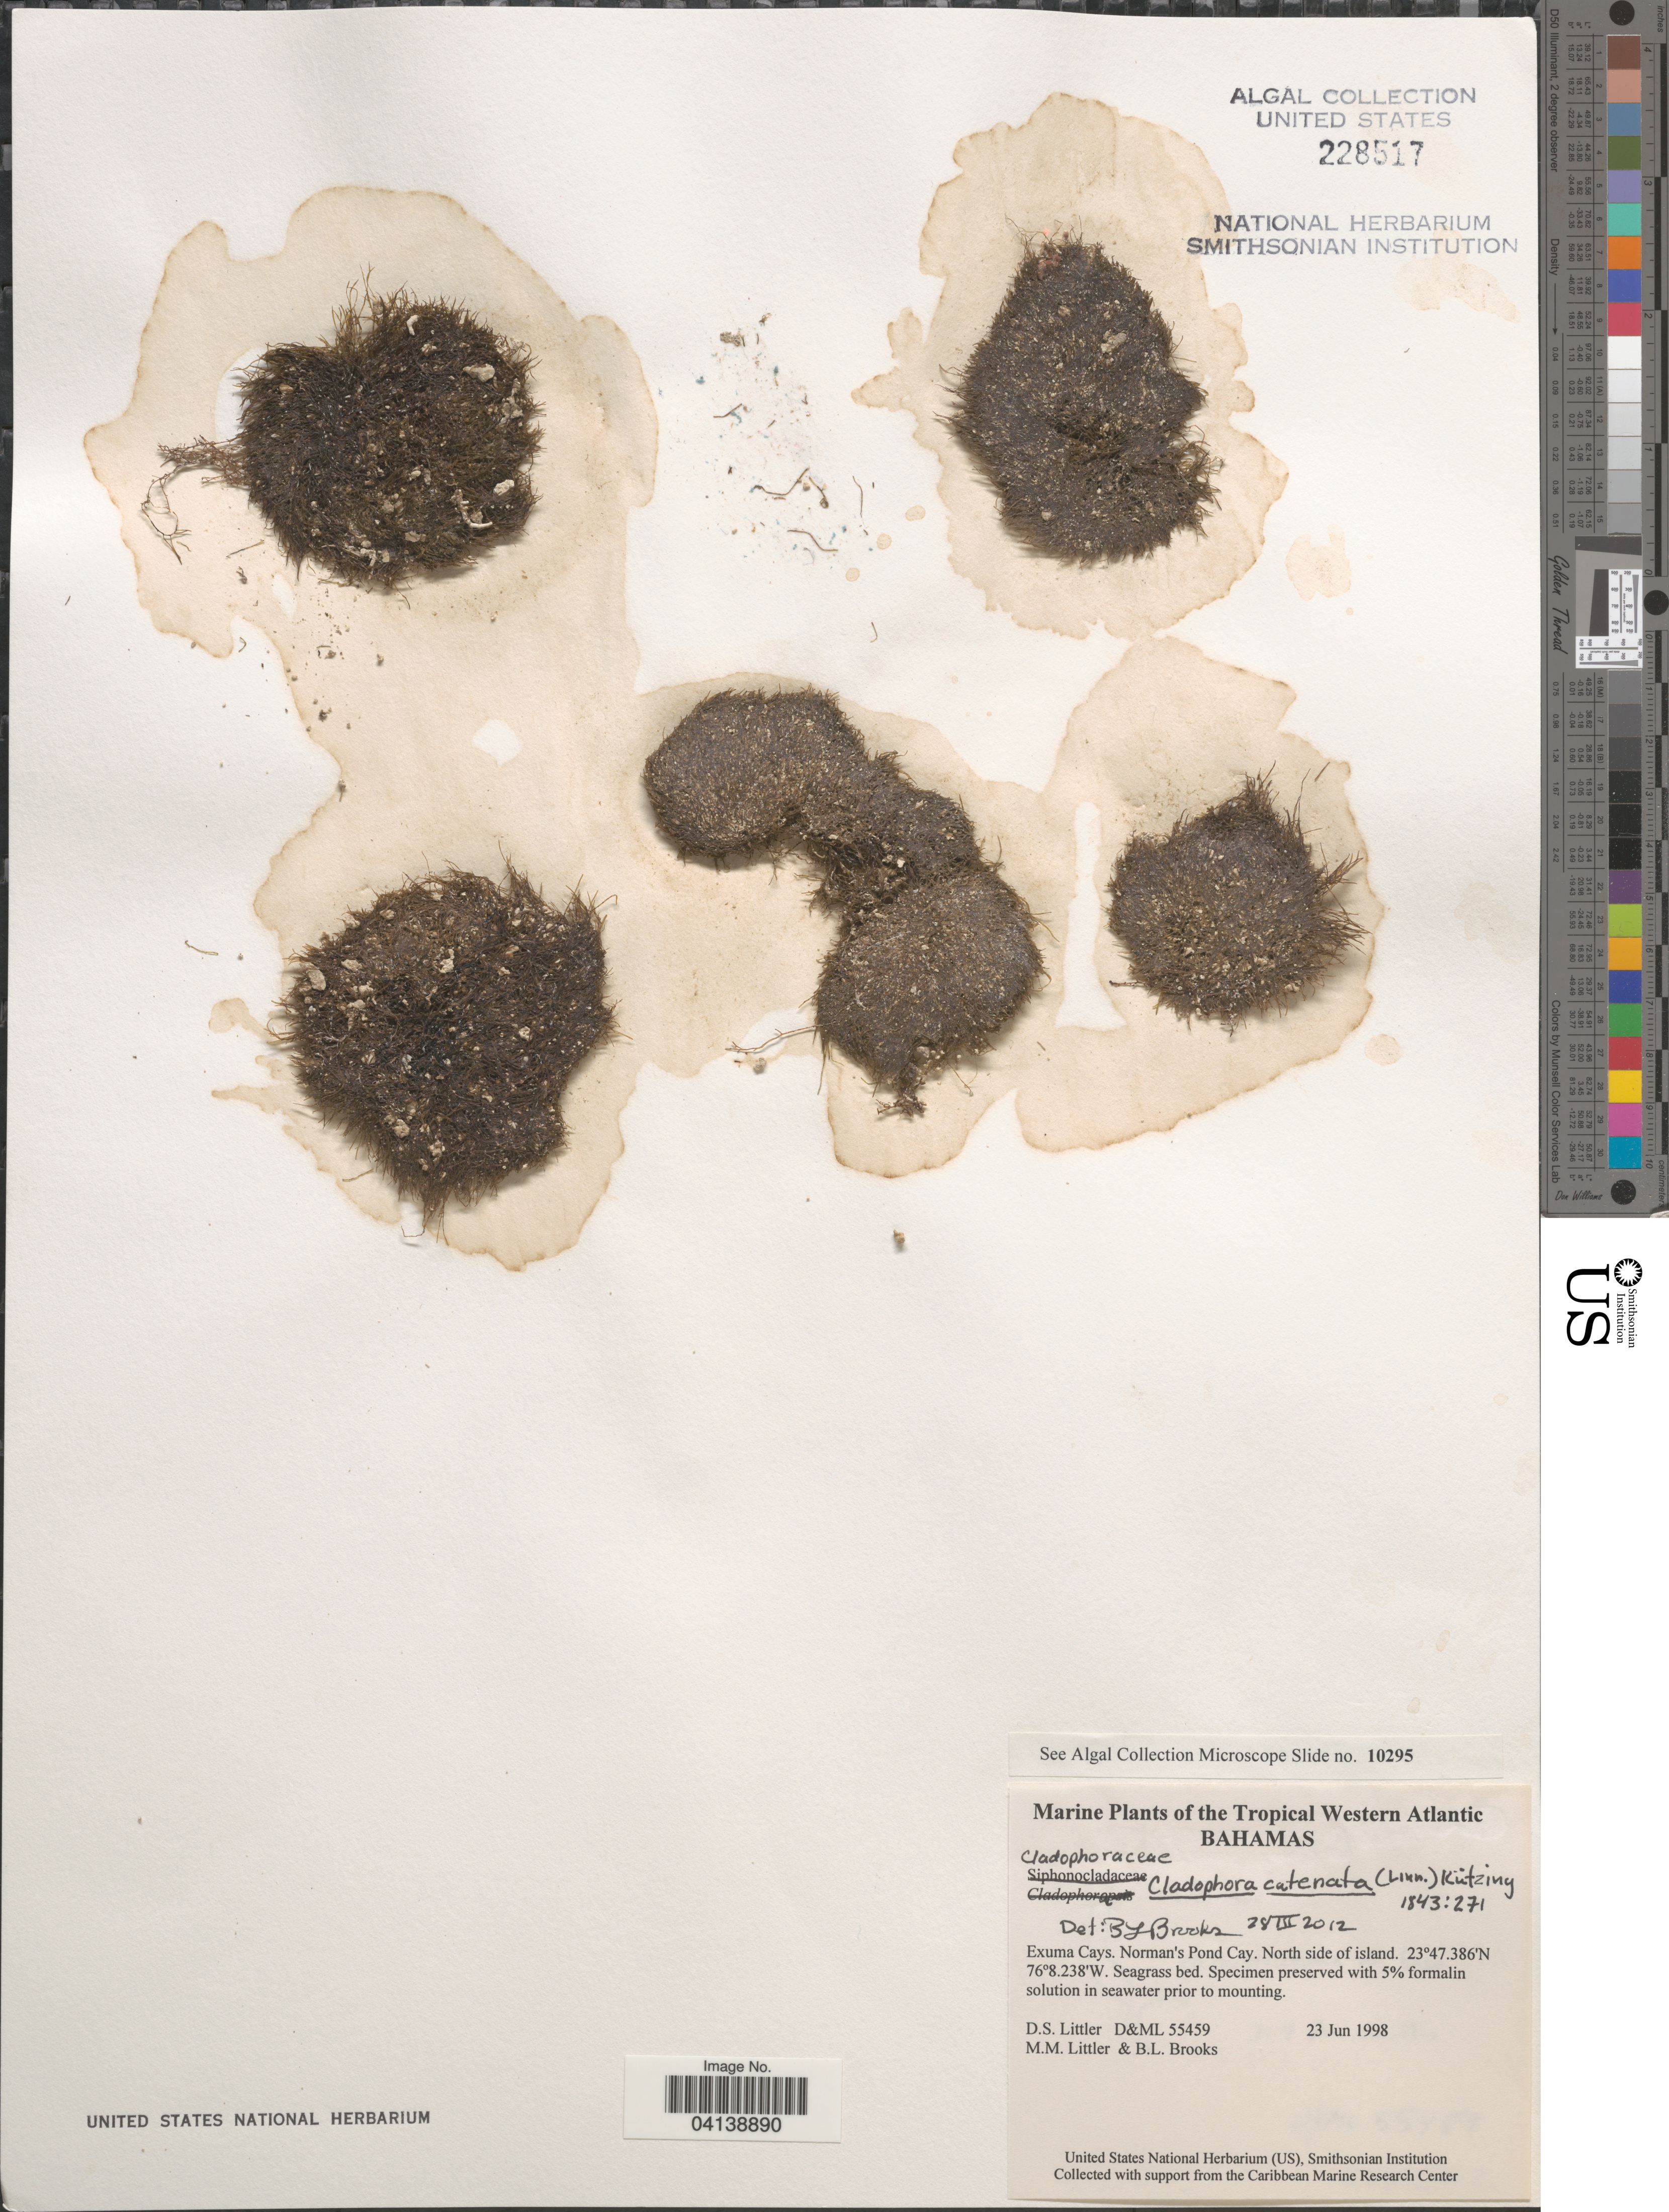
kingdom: Plantae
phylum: Chlorophyta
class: Ulvophyceae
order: Cladophorales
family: Cladophoraceae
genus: Cladophora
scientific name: Cladophora catenata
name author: (L.) Kütz.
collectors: D. S. Littler & B. Brooks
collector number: D&ML55459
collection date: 1998-06-23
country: Bahamas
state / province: Exuma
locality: The Tropical Western Atlantic. Exuma Cays. Norman's Pond Cay. North side of island.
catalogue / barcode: US 228517